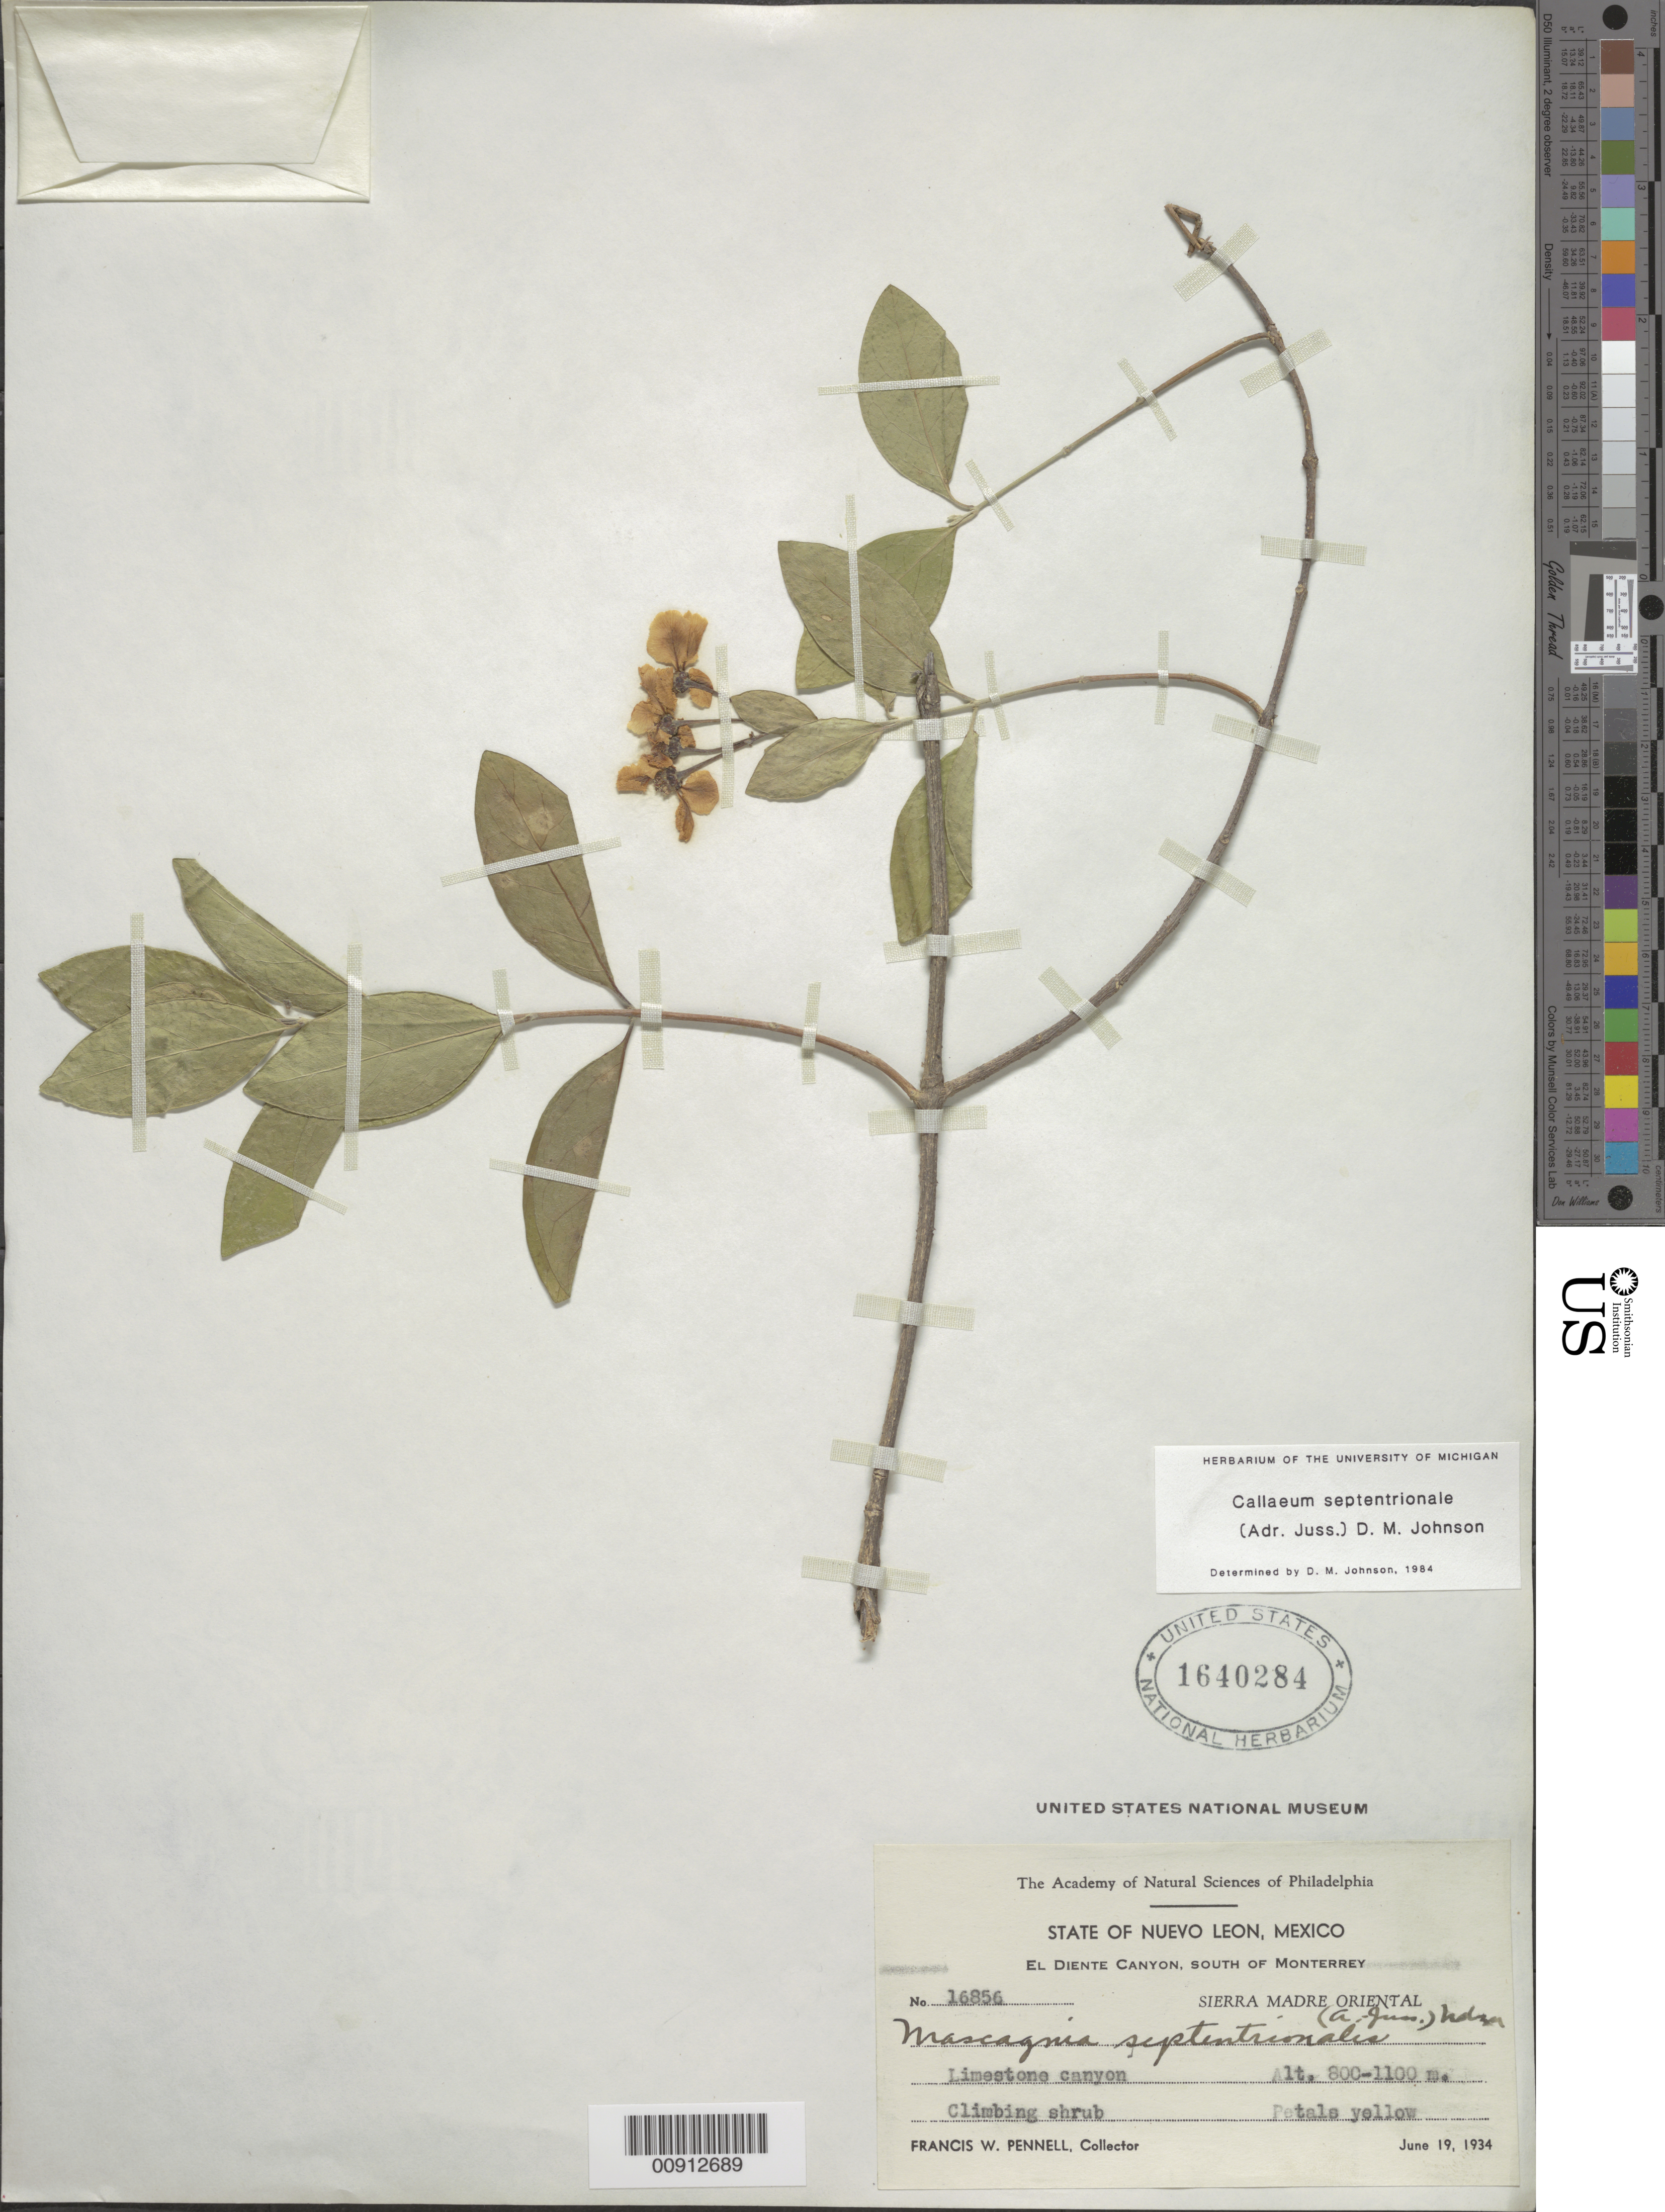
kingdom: Plantae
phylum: Tracheophyta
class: Magnoliopsida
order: Malpighiales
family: Malpighiaceae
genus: Callaeum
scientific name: Callaeum septentrionale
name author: (A. Juss.) D.M. Johnson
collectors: F. W. Pennell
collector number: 16856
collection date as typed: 19 Jun 1934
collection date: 1934-06-19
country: Mexico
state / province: Nuevo León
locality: El Diente Canyon, South of Monterrey, State of Nuevo León. Sierra Madre Oriental.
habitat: Limestone canyon.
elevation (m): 1100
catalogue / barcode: US 1640284